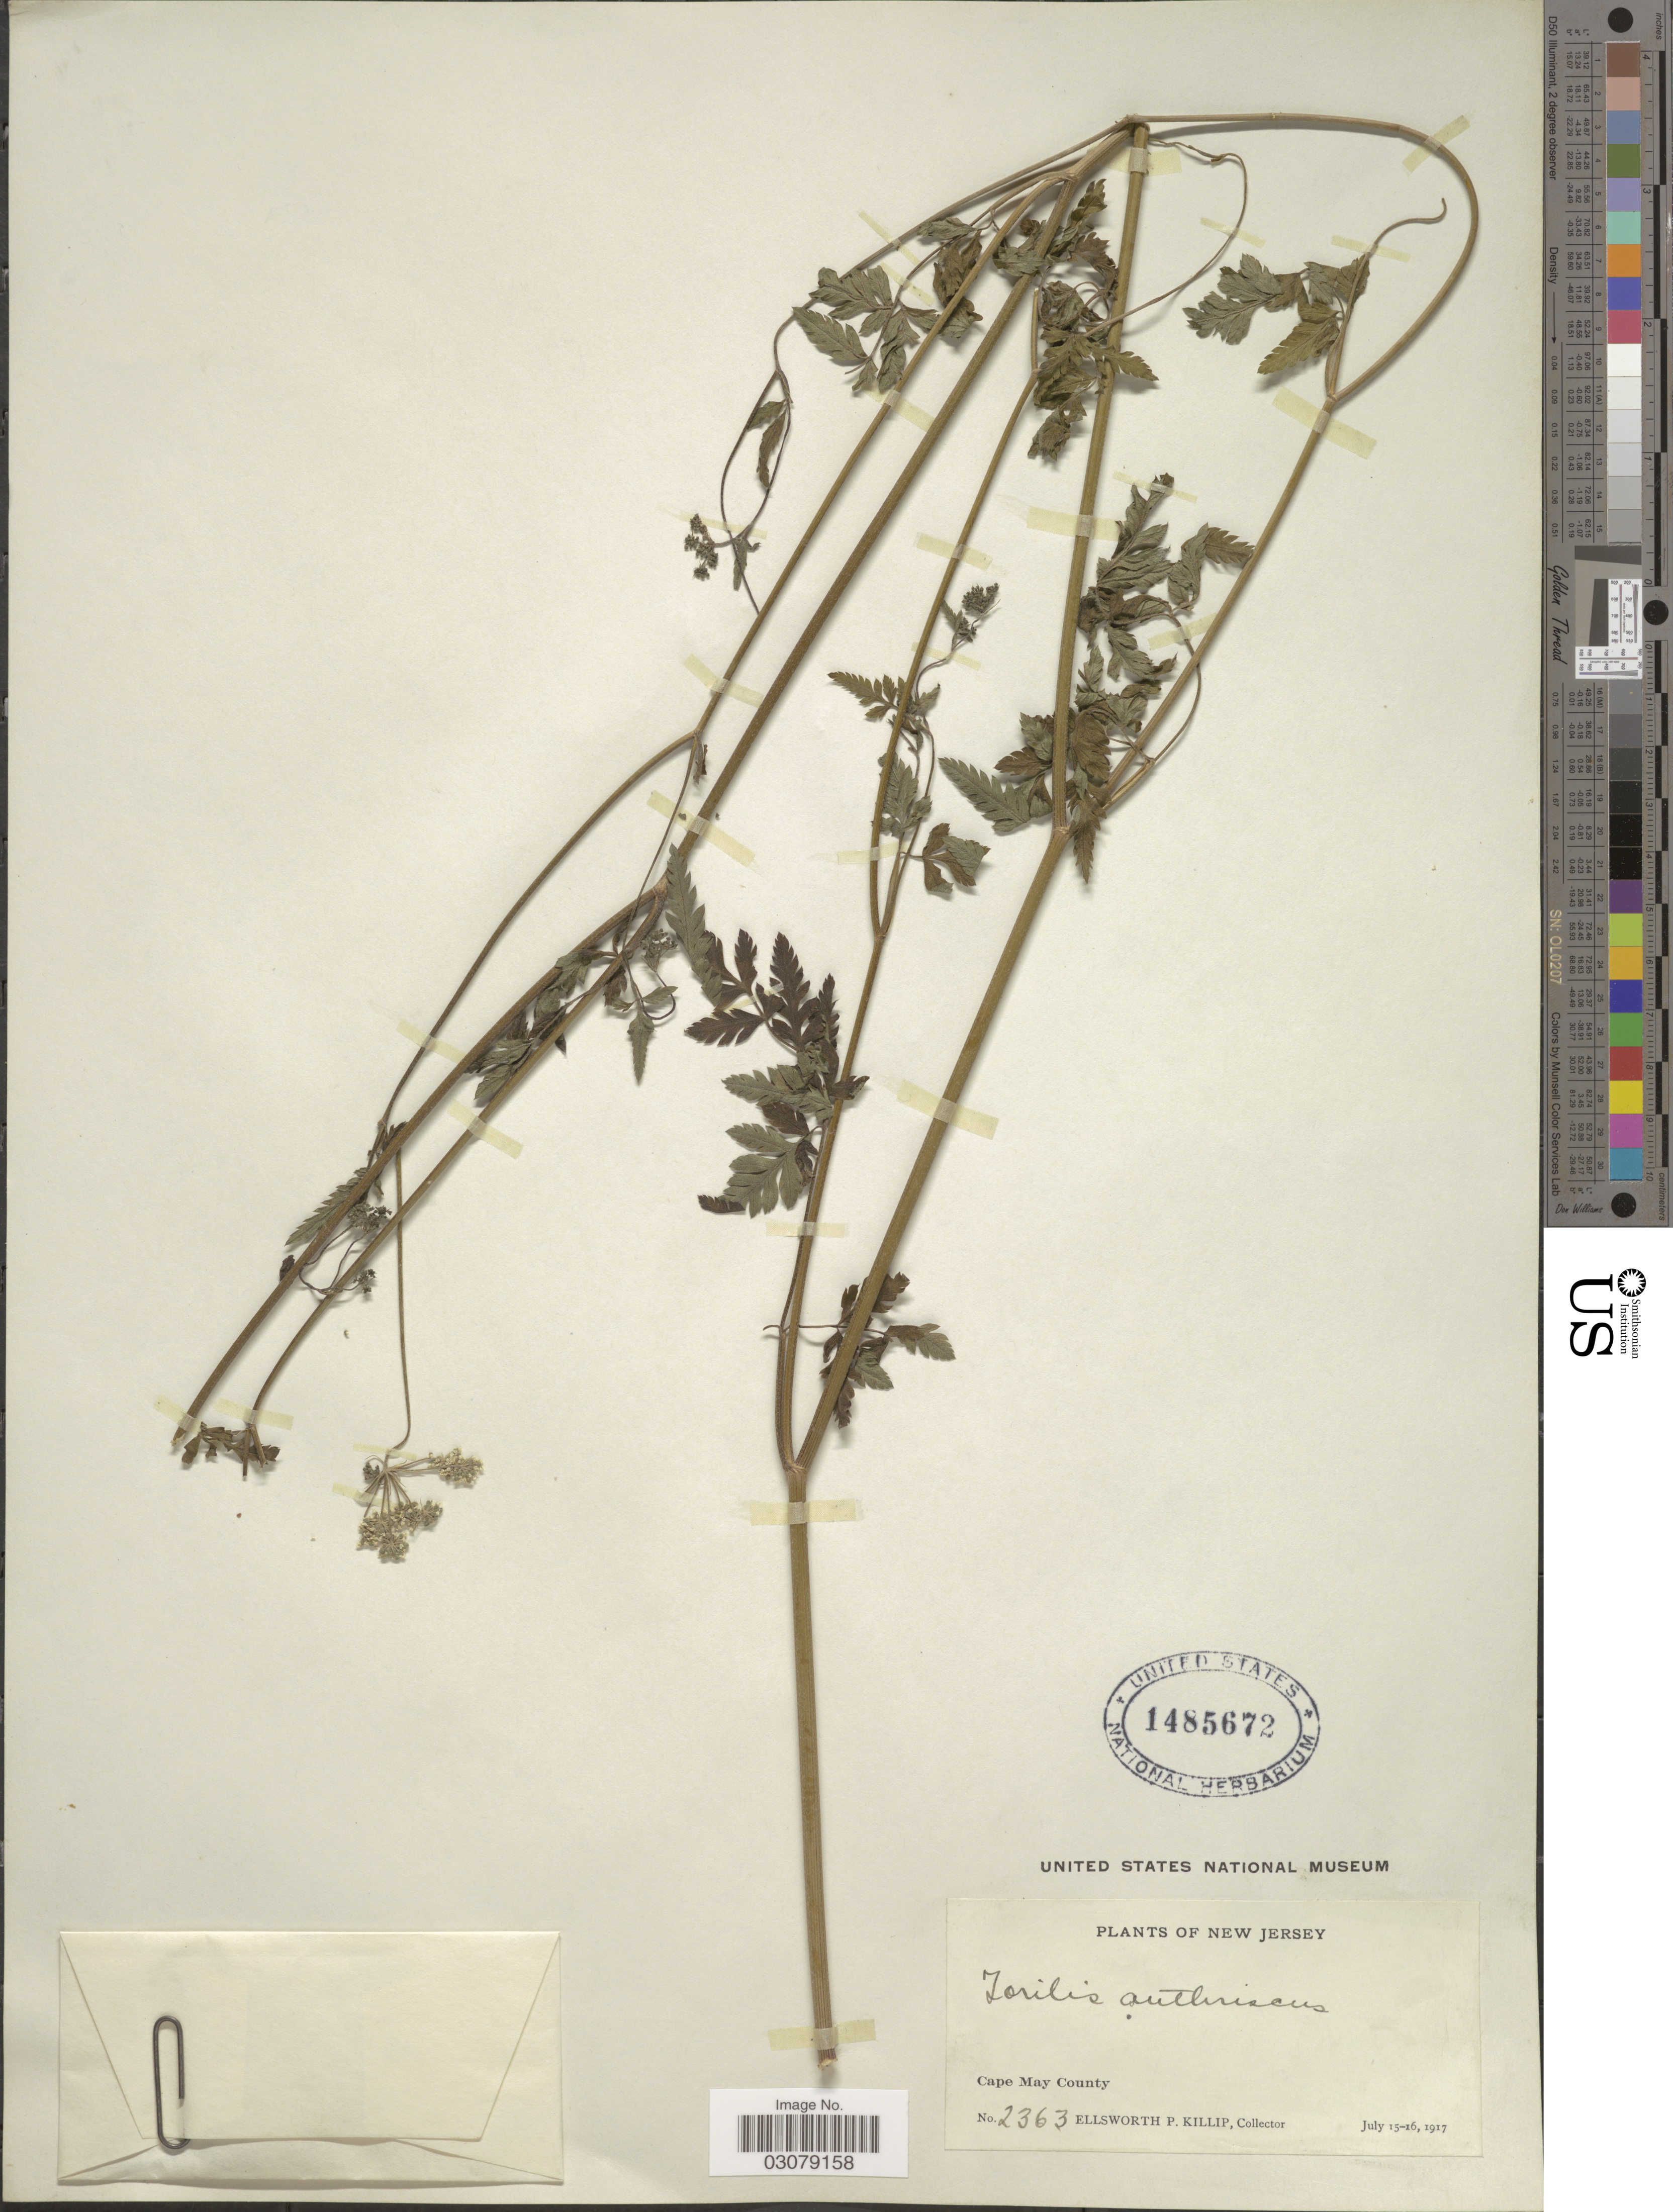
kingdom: Plantae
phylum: Tracheophyta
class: Magnoliopsida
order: Apiales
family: Apiaceae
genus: Torilis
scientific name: Torilis japonica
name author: (Houtt.) DC.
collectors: E. P. Killip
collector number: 2363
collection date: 1917-07-15/1917-07-16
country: United States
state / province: New Jersey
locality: Cape May County.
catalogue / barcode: US 1485672